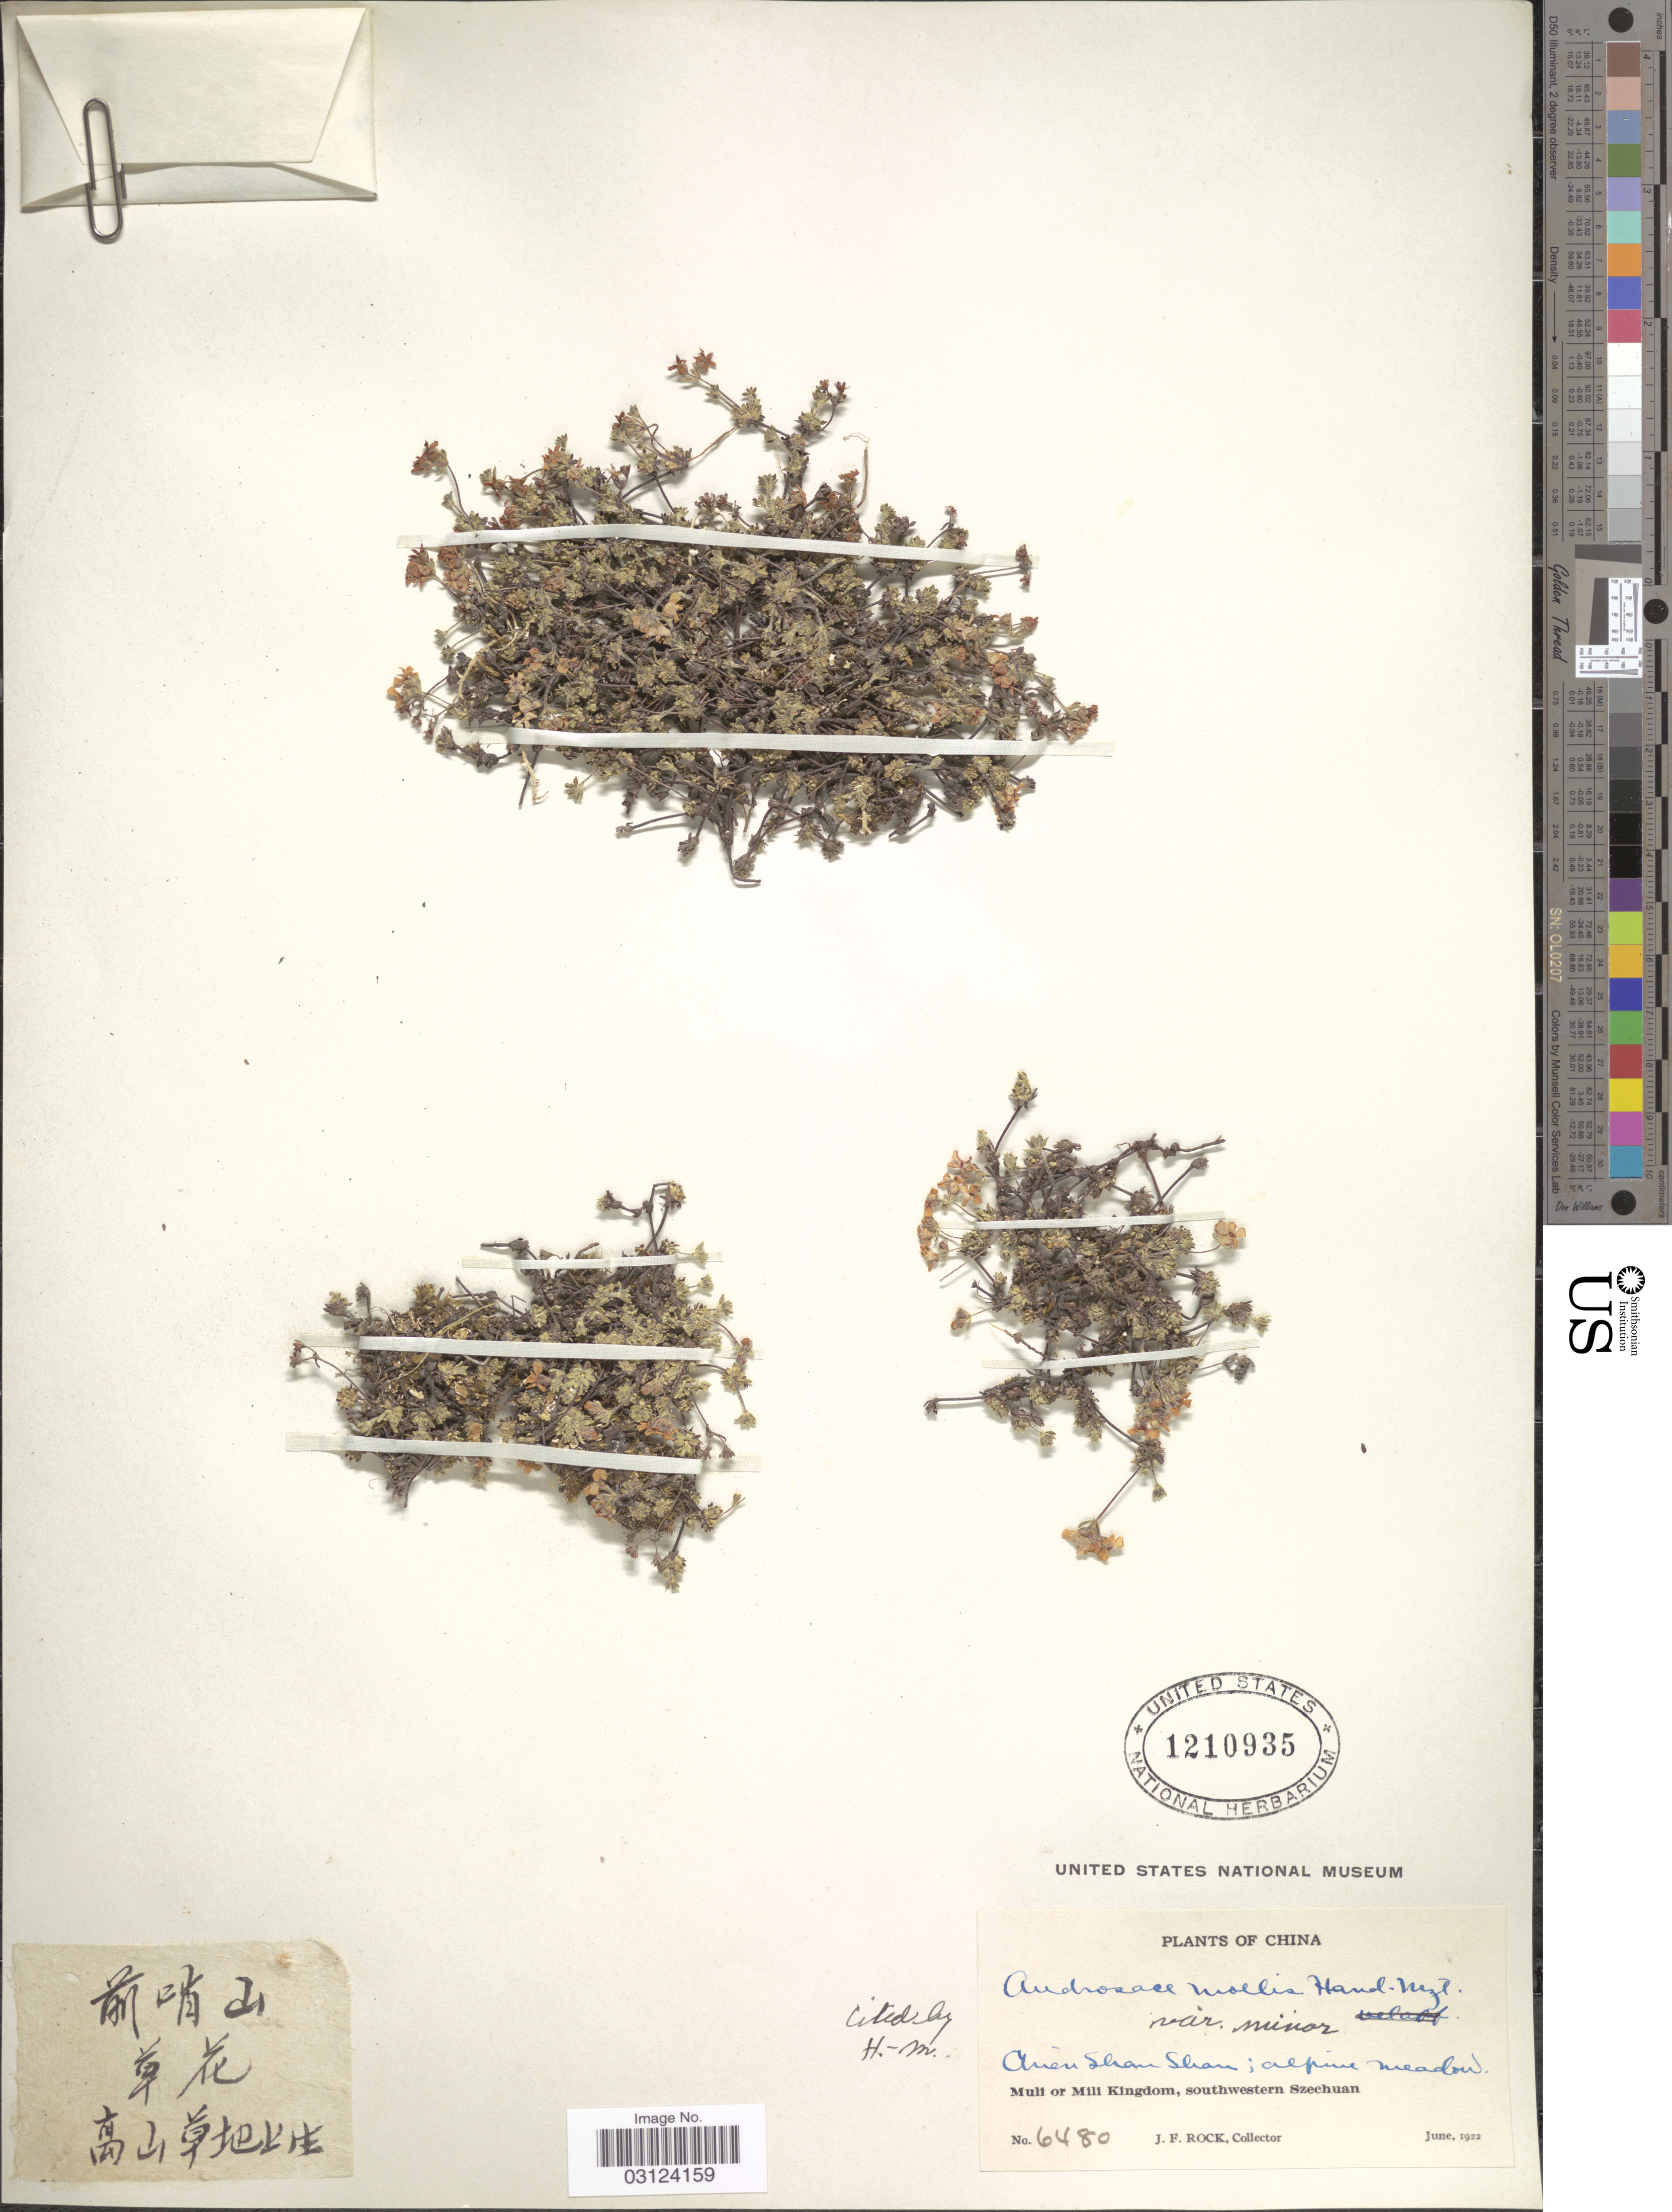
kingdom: Plantae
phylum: Tracheophyta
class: Magnoliopsida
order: Ericales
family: Primulaceae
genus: Androsace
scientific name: Androsace mollis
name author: Hand.-Mazz.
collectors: J. Rock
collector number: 6480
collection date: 1922-06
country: China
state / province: Sichuan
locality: Anieu Shan Shan, Muli or Mili Kingdom, southwestern Szechuan.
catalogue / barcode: US 1210935